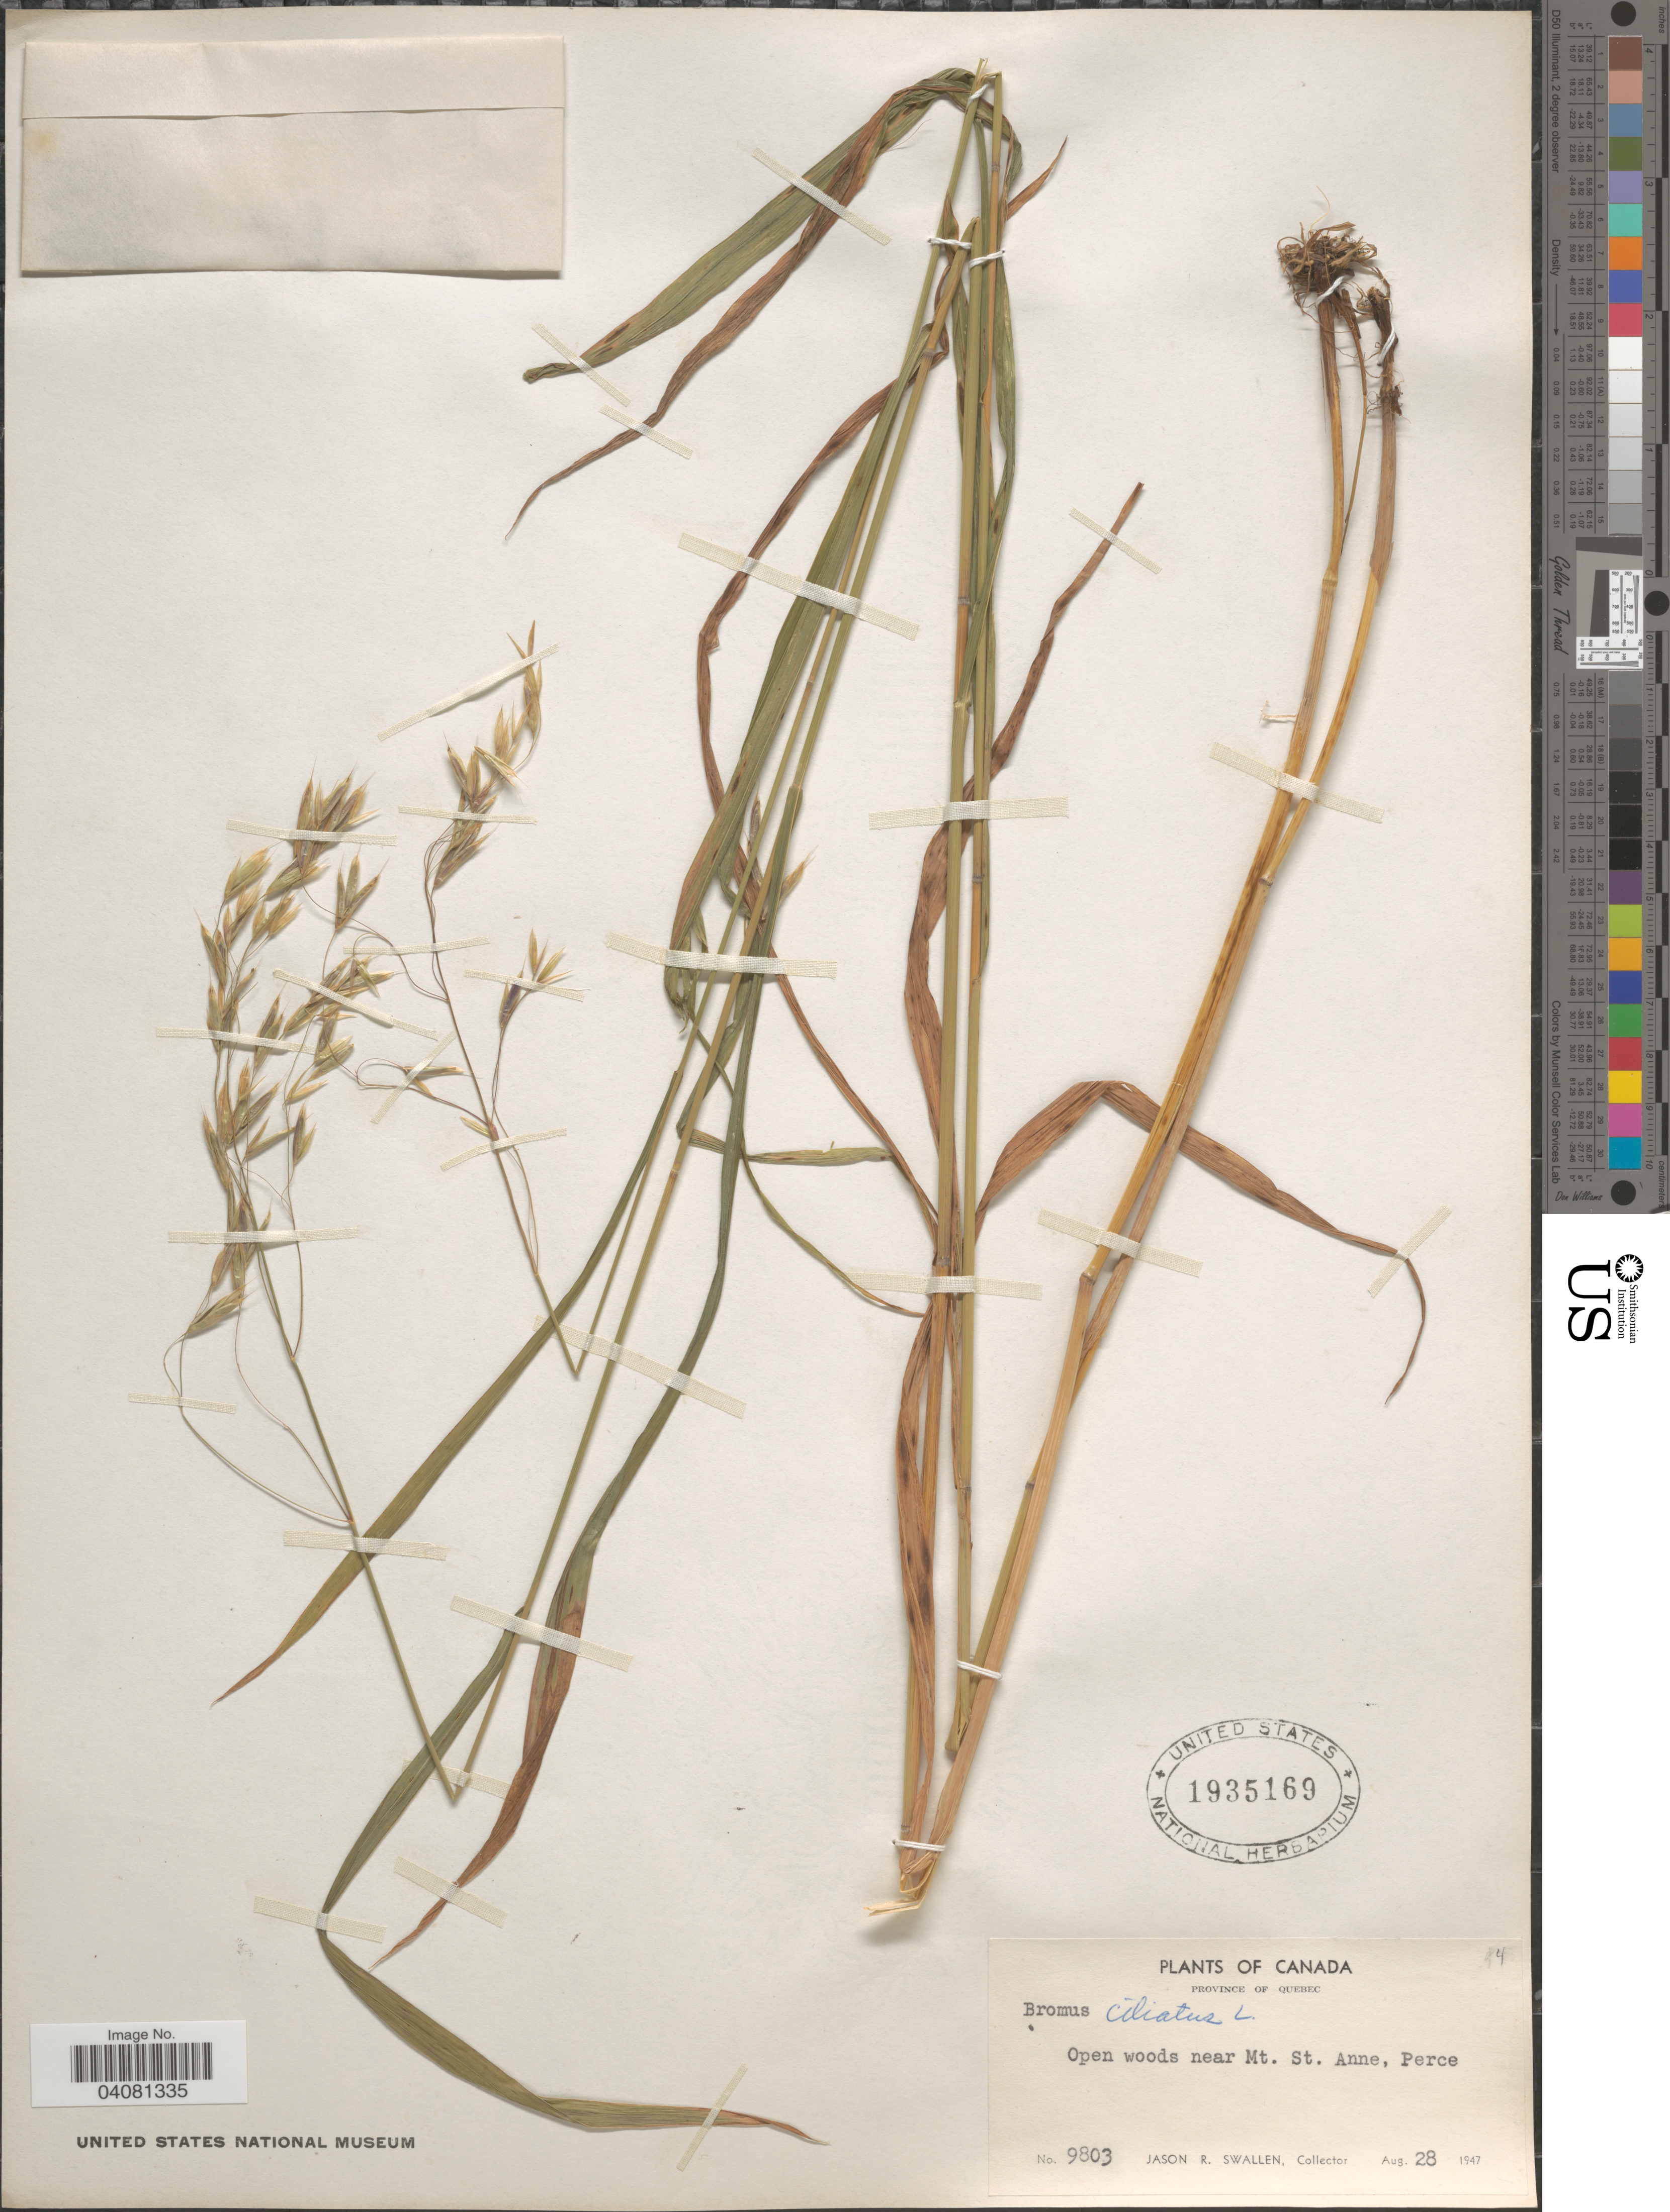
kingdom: Plantae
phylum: Tracheophyta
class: Liliopsida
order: Poales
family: Poaceae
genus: Bromus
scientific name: Bromus ciliatus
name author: L.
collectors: J. R. Swallen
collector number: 9803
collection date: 1947-08-28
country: Canada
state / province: Quebec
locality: Open woods near Mt. St. Anne, Perce.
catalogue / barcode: US 1935169